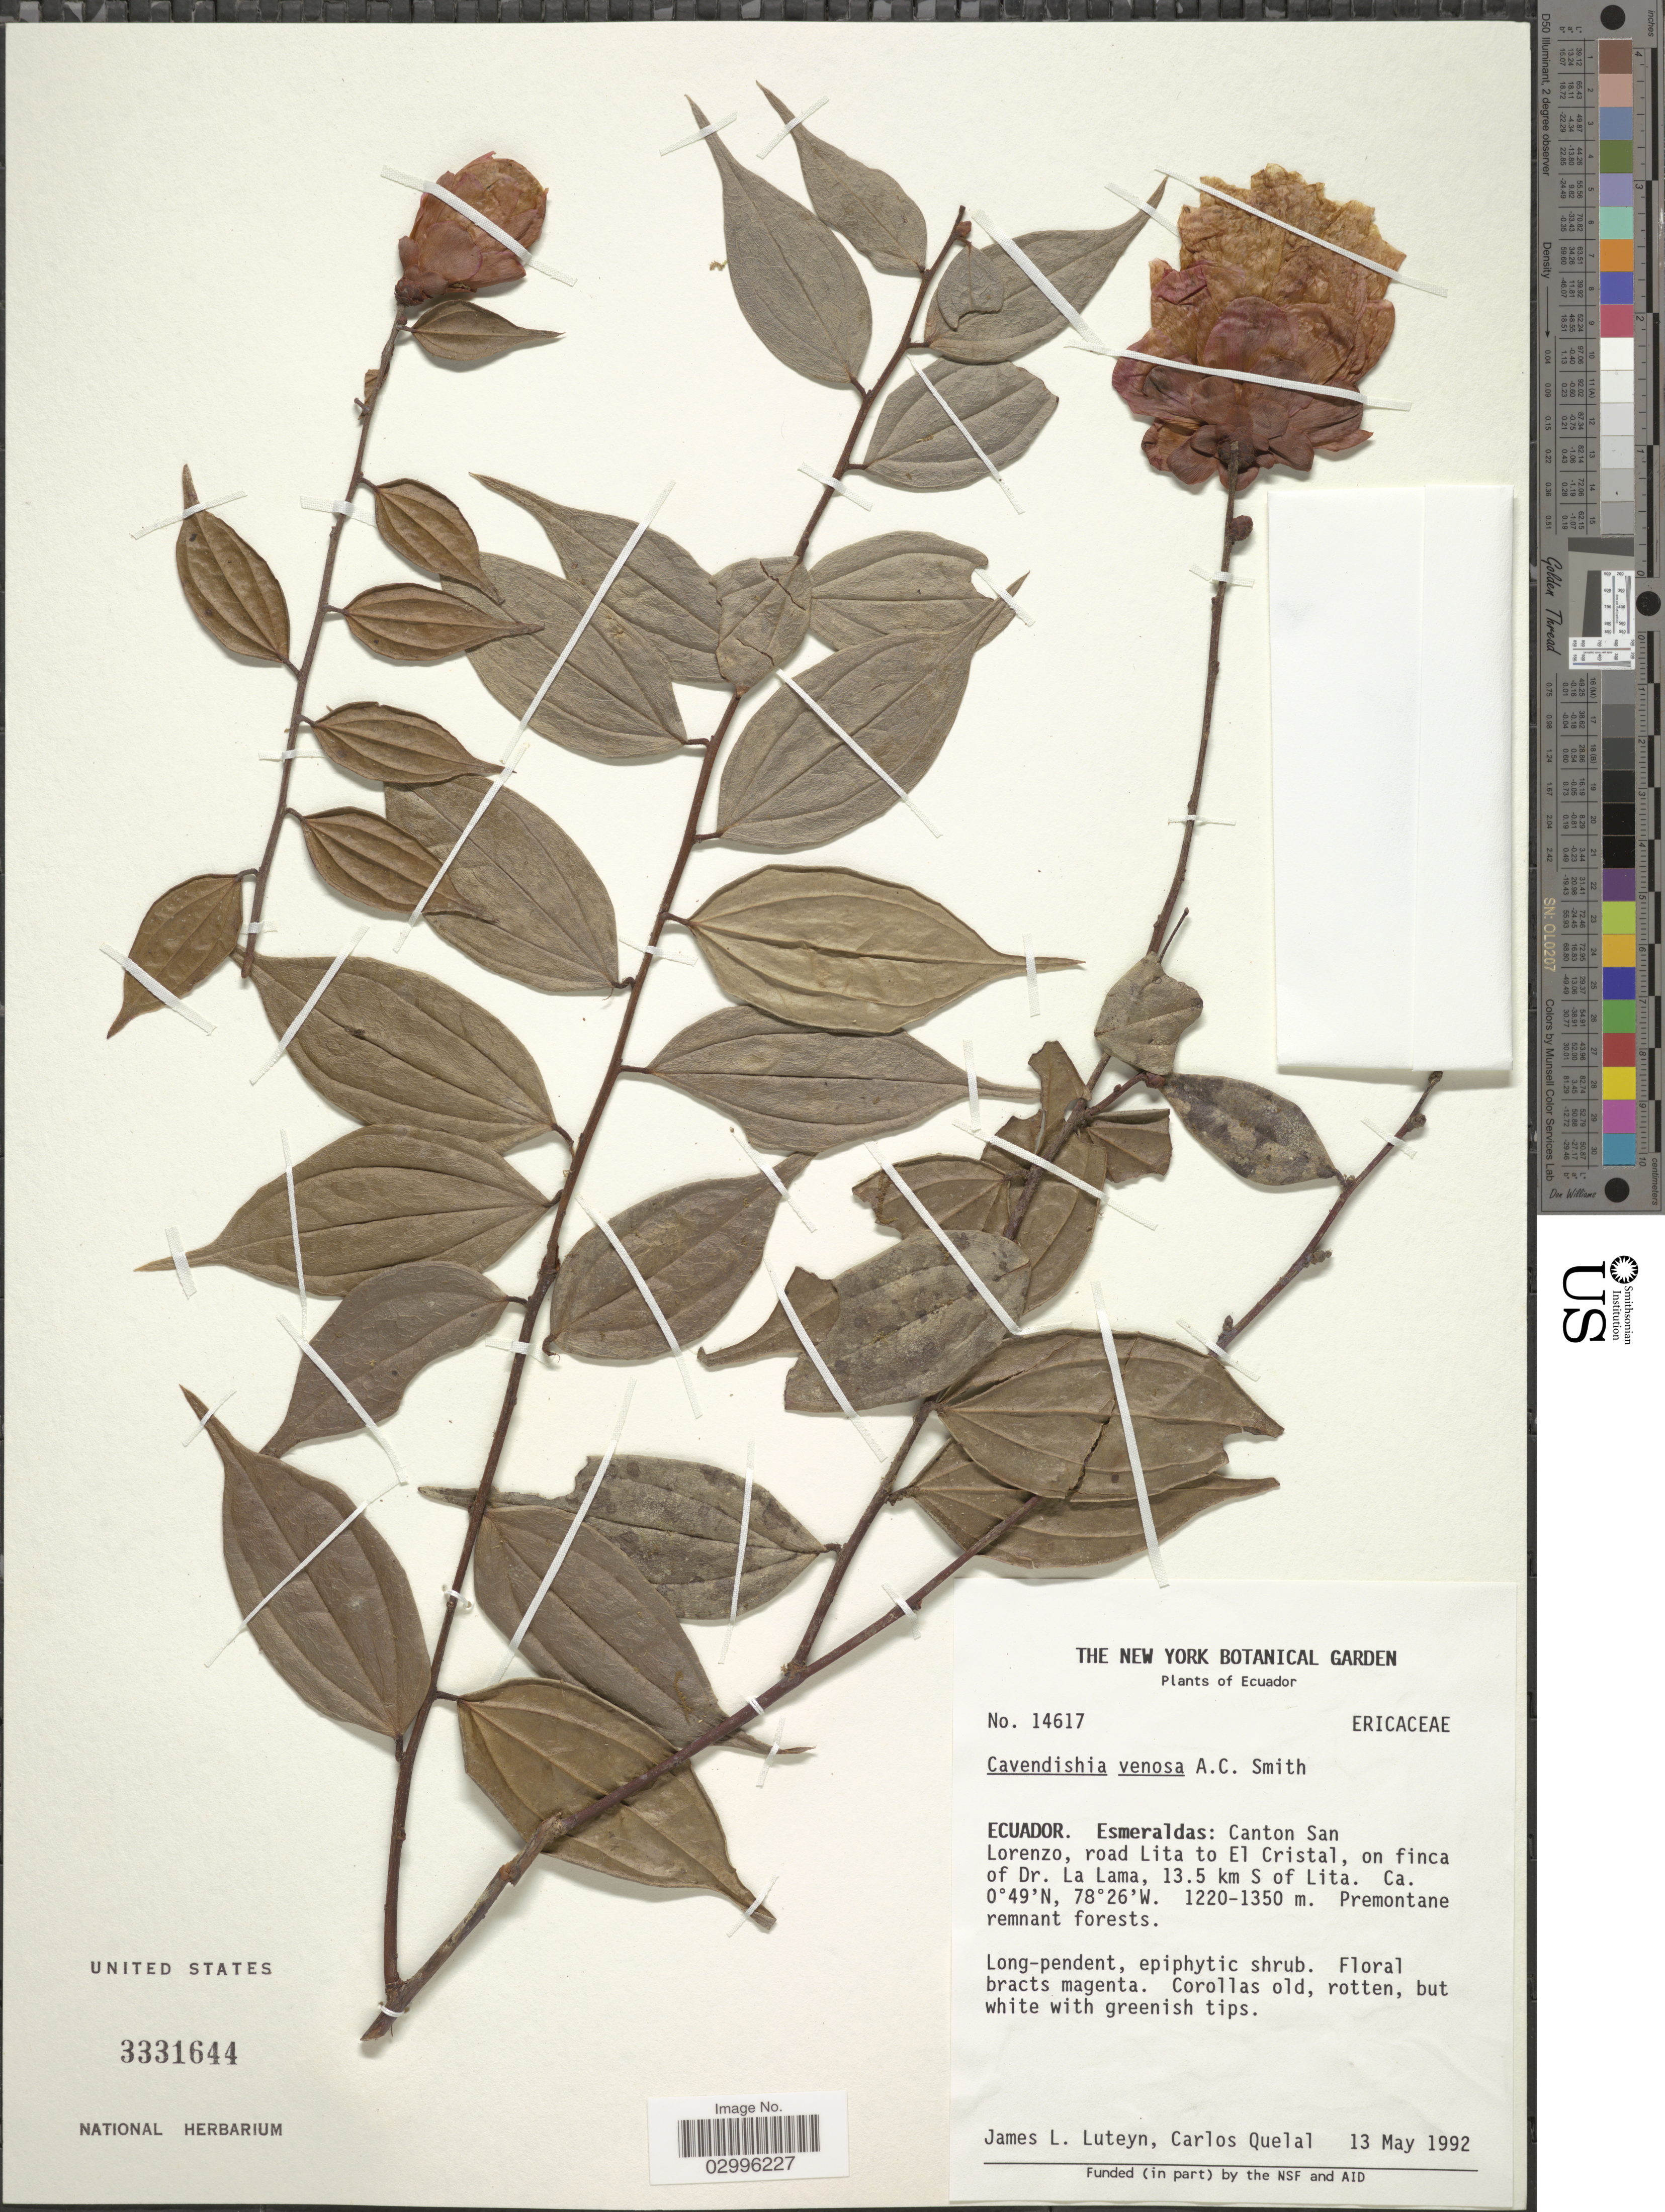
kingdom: Plantae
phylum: Tracheophyta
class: Magnoliopsida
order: Ericales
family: Ericaceae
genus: Cavendishia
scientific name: Cavendishia venosa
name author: A.C. Sm.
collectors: J. L. Luteyn & C. Quelal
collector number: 14617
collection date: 1992-05-13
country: Ecuador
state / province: Esmeraldas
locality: Canton San Lorenzo, road Lita to El Cristal, on finca of Dr. La Lama, 13.5 km S of Lita.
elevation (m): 1220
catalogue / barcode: US 3331644